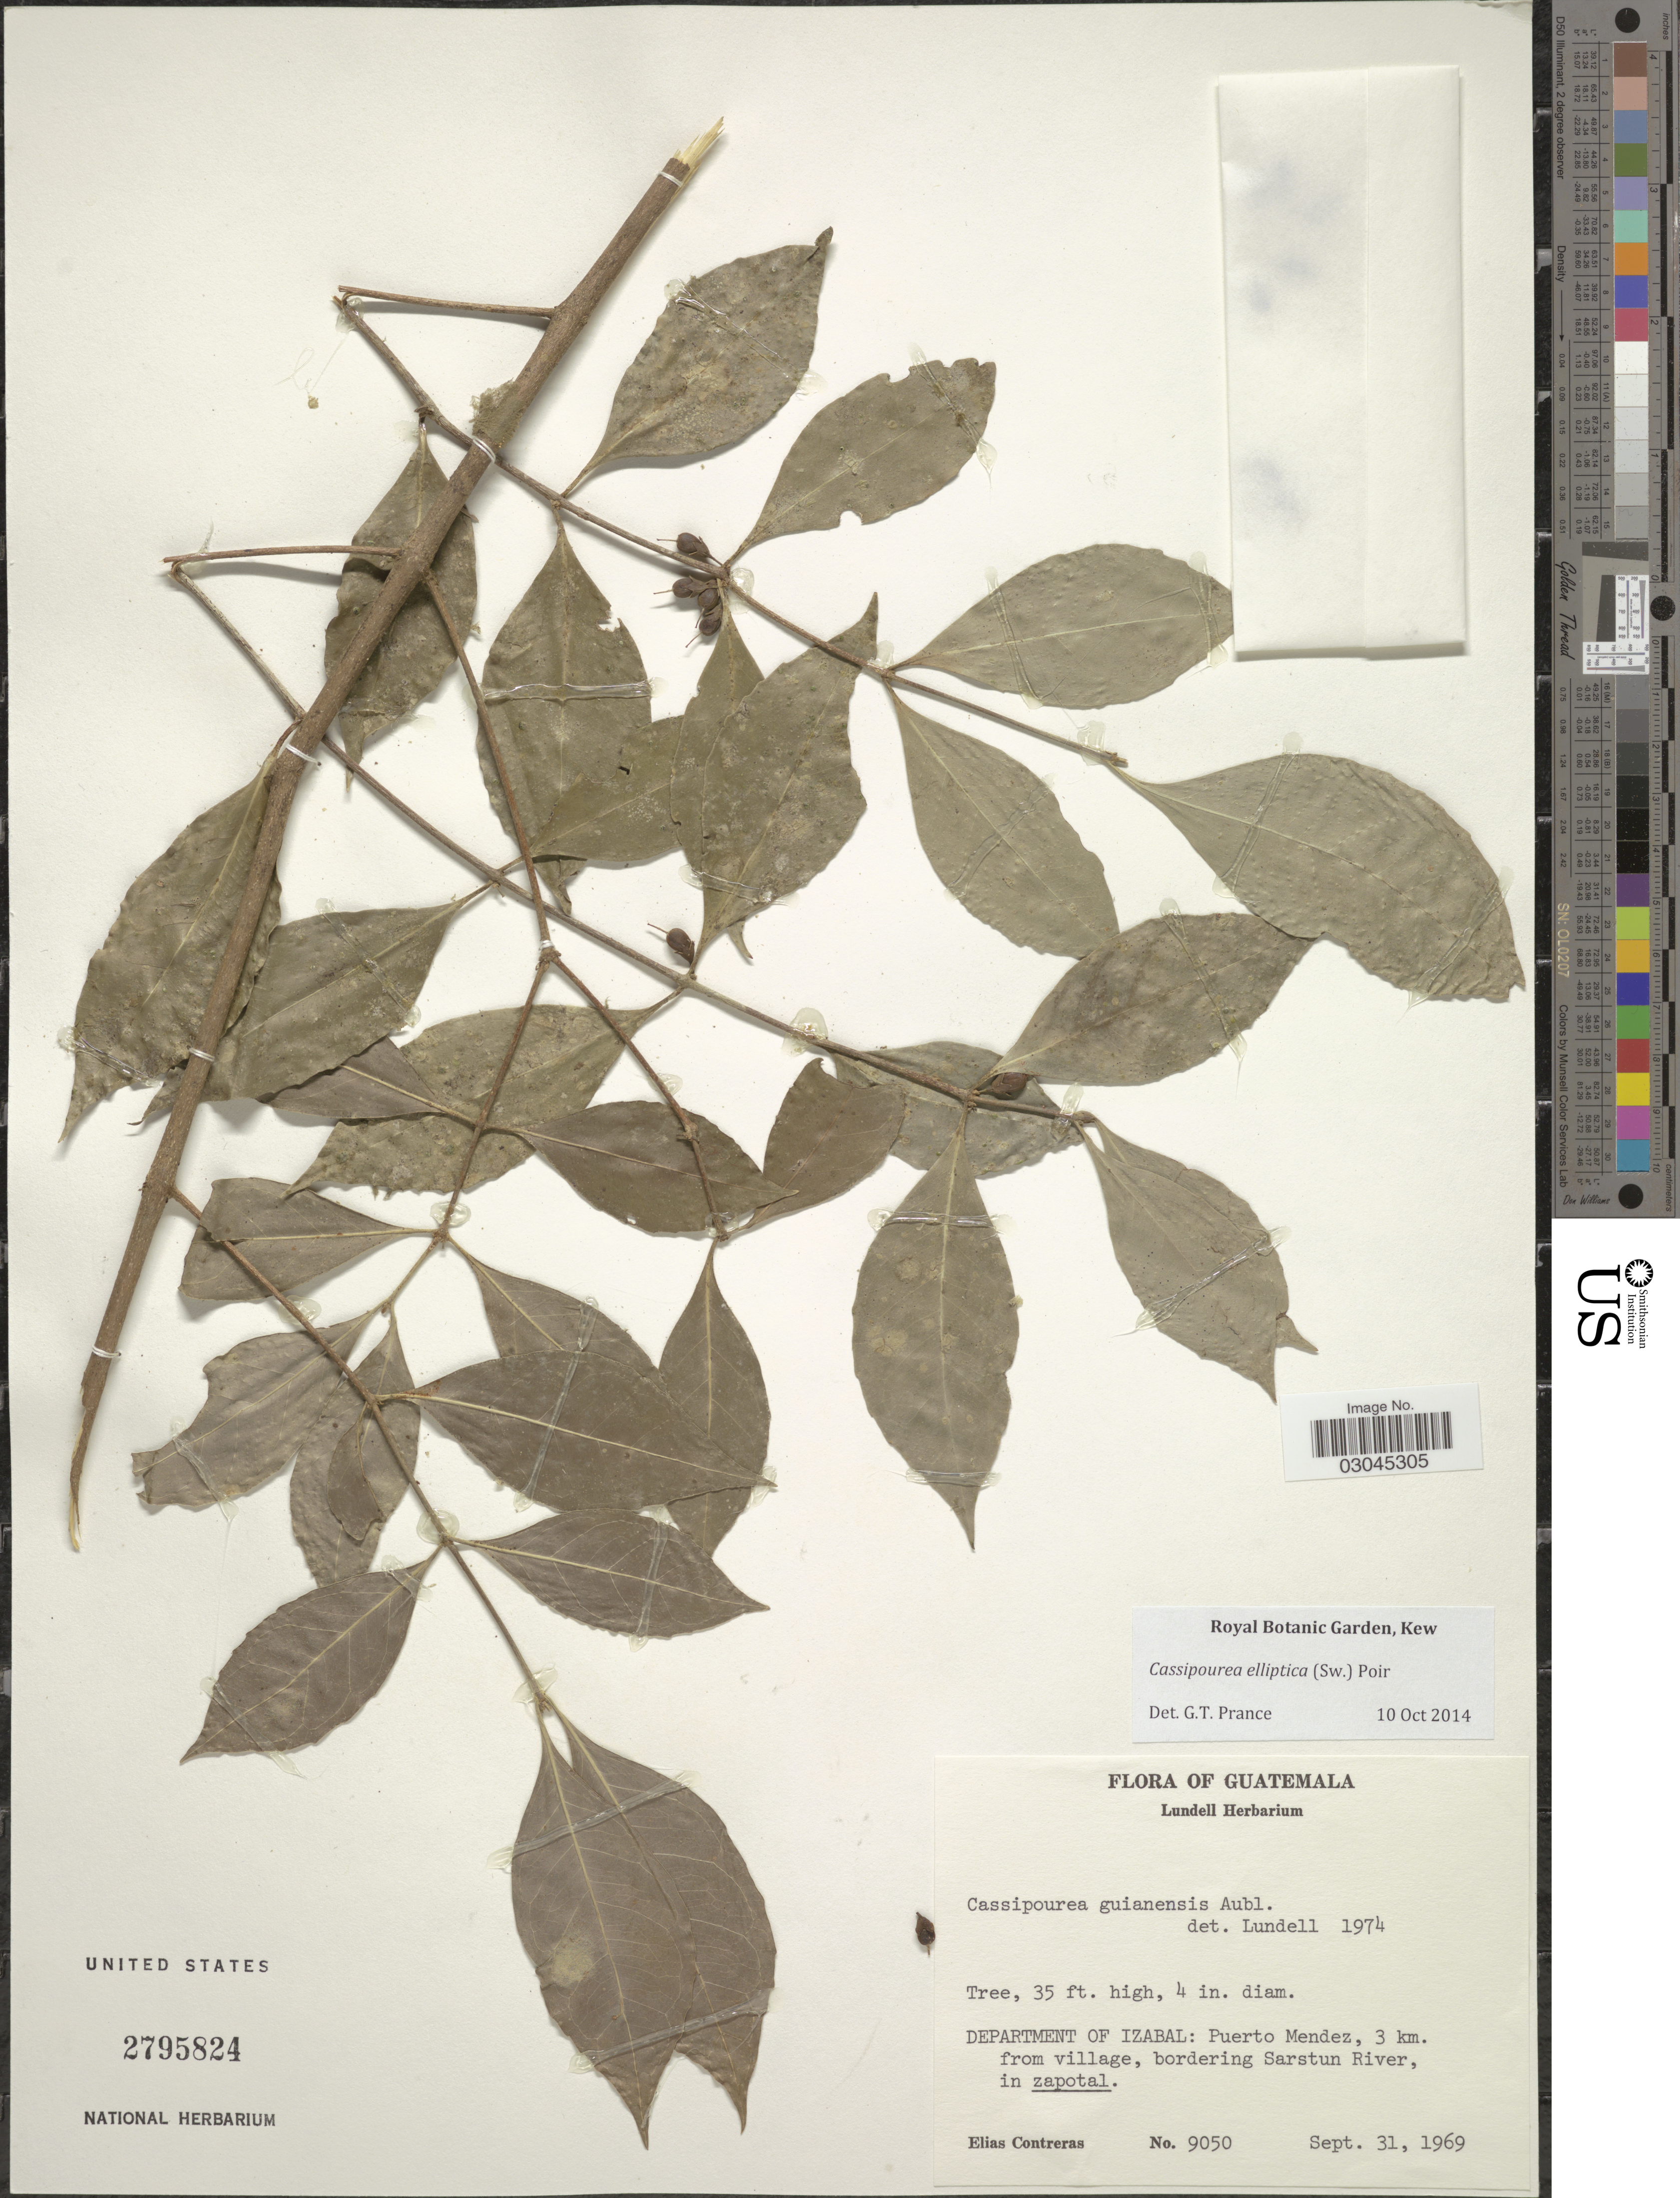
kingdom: Plantae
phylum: Tracheophyta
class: Magnoliopsida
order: Malpighiales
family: Rhizophoraceae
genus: Cassipourea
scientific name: Cassipourea elliptica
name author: (Sw.) Poir.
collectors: E. Contreras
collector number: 9050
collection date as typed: Transcribed d/m/y: 31/9/1969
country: Guatemala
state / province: Izabal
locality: Department of Izabal: Puerto Mendez, 3 km. from village, bordering Sarstun River.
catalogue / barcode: US 2795824